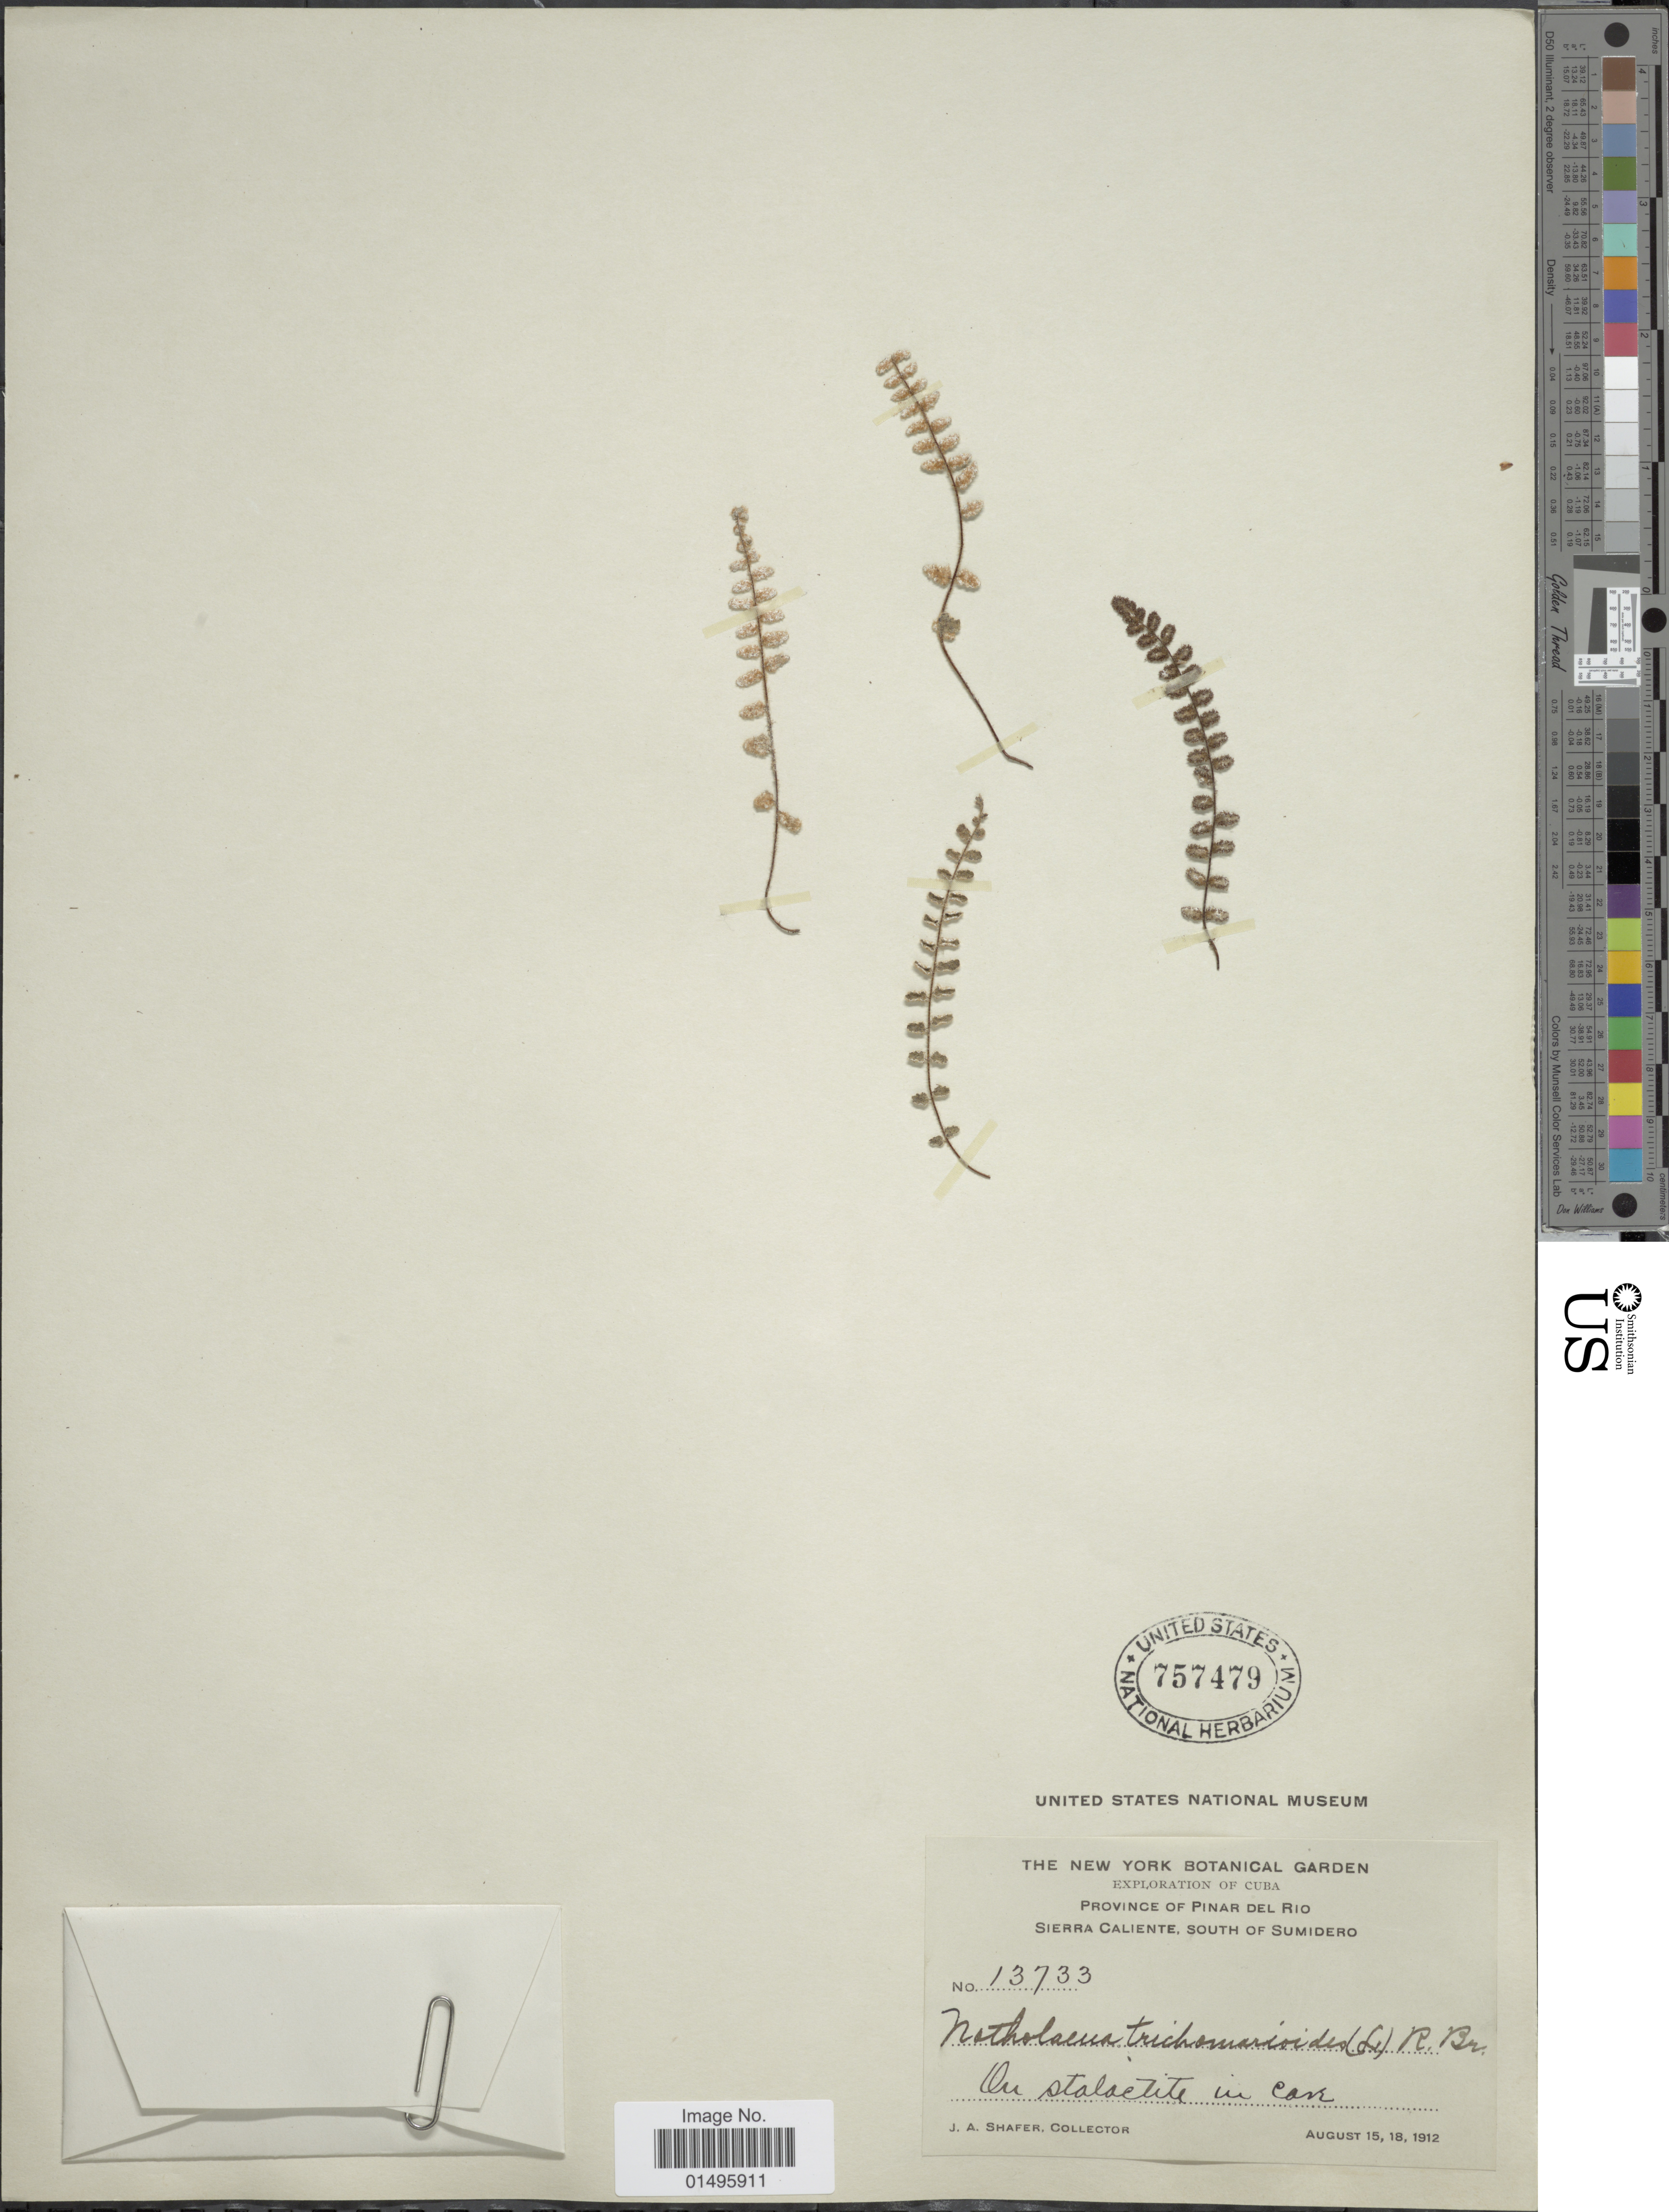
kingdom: Plantae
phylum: Tracheophyta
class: Polypodiopsida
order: Polypodiales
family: Pteridaceae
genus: Notholaena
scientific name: Notholaena trichomanoides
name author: (L.) Desv.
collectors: J. A. Shafer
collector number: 13733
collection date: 1912-08-15/1912-08-18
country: Cuba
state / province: Pinar del Río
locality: Cuba, Sierra Caliente, south of Sumidero, ou stalaelite in Can.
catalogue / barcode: US 757479